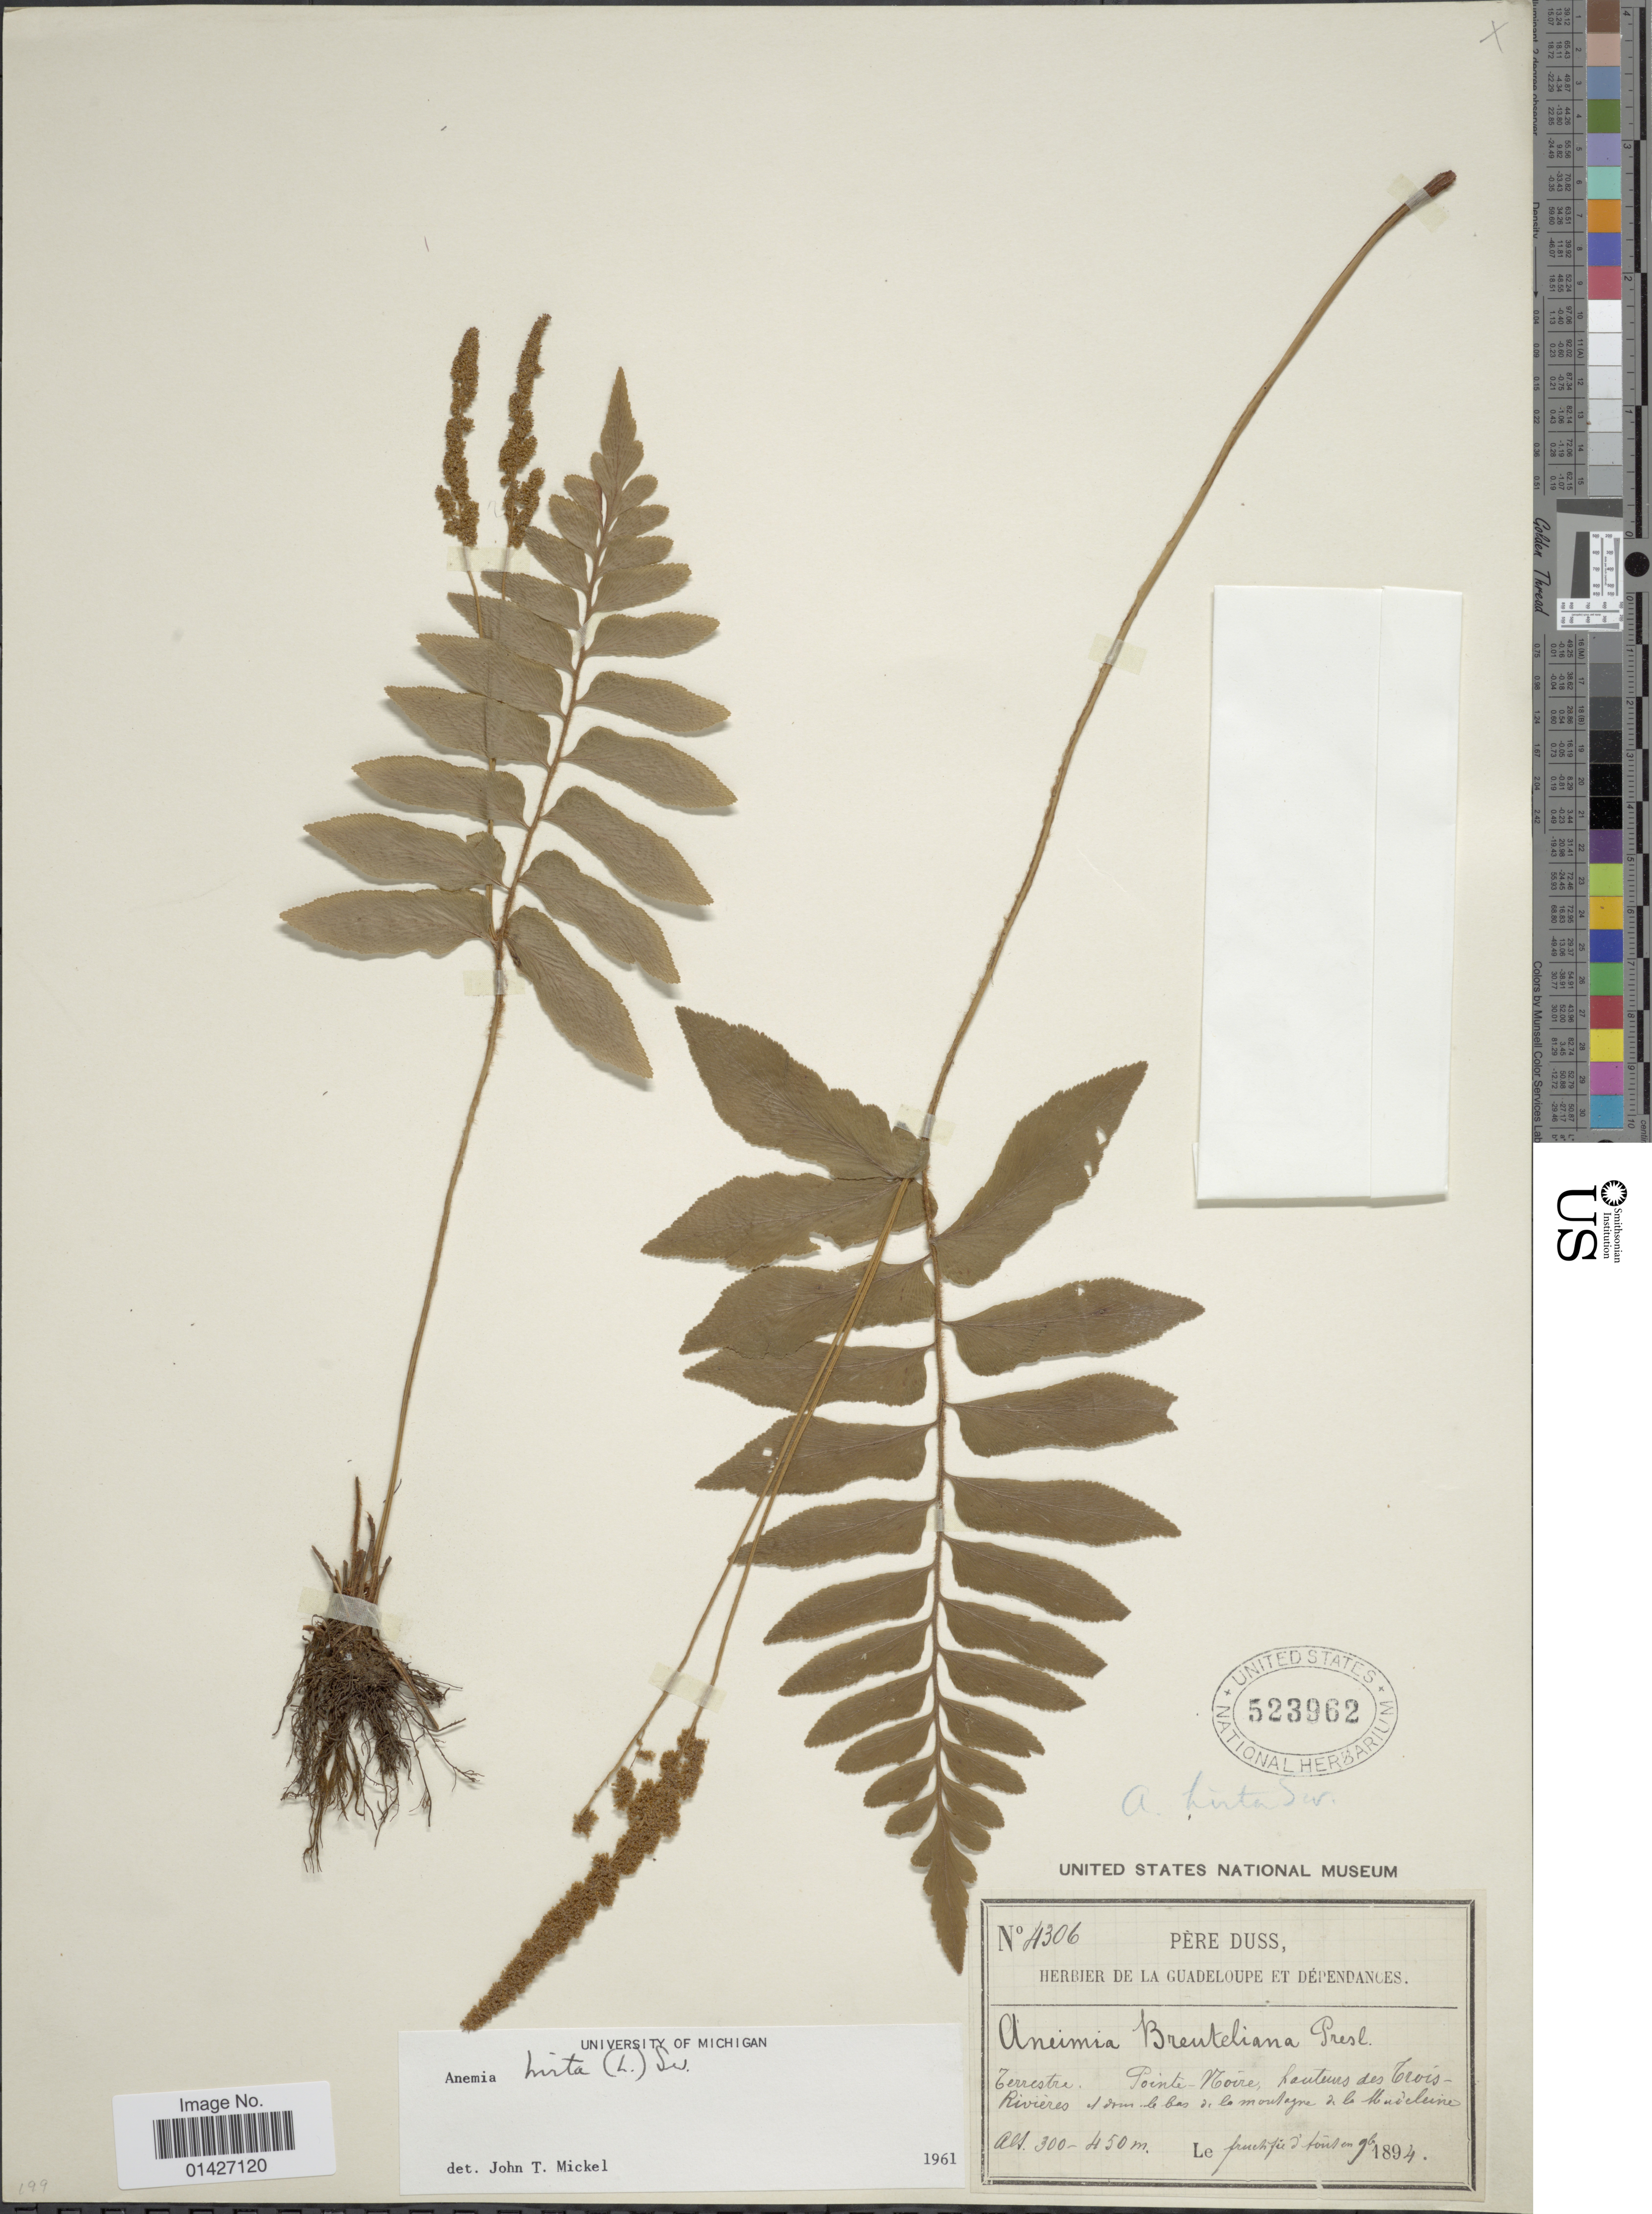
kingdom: Plantae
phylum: Tracheophyta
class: Polypodiopsida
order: Schizaeales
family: Anemiaceae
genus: Anemia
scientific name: Anemia hirta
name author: (L.) Sw.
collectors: Père Duss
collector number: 4306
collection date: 1894-08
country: Guadeloupe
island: Leeward Is.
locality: Terrestre. Pointe-Noire, hauteurs des Trois-Rivières et dans le bas, a la montagne a la Madeleine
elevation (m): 300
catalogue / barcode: US 523962